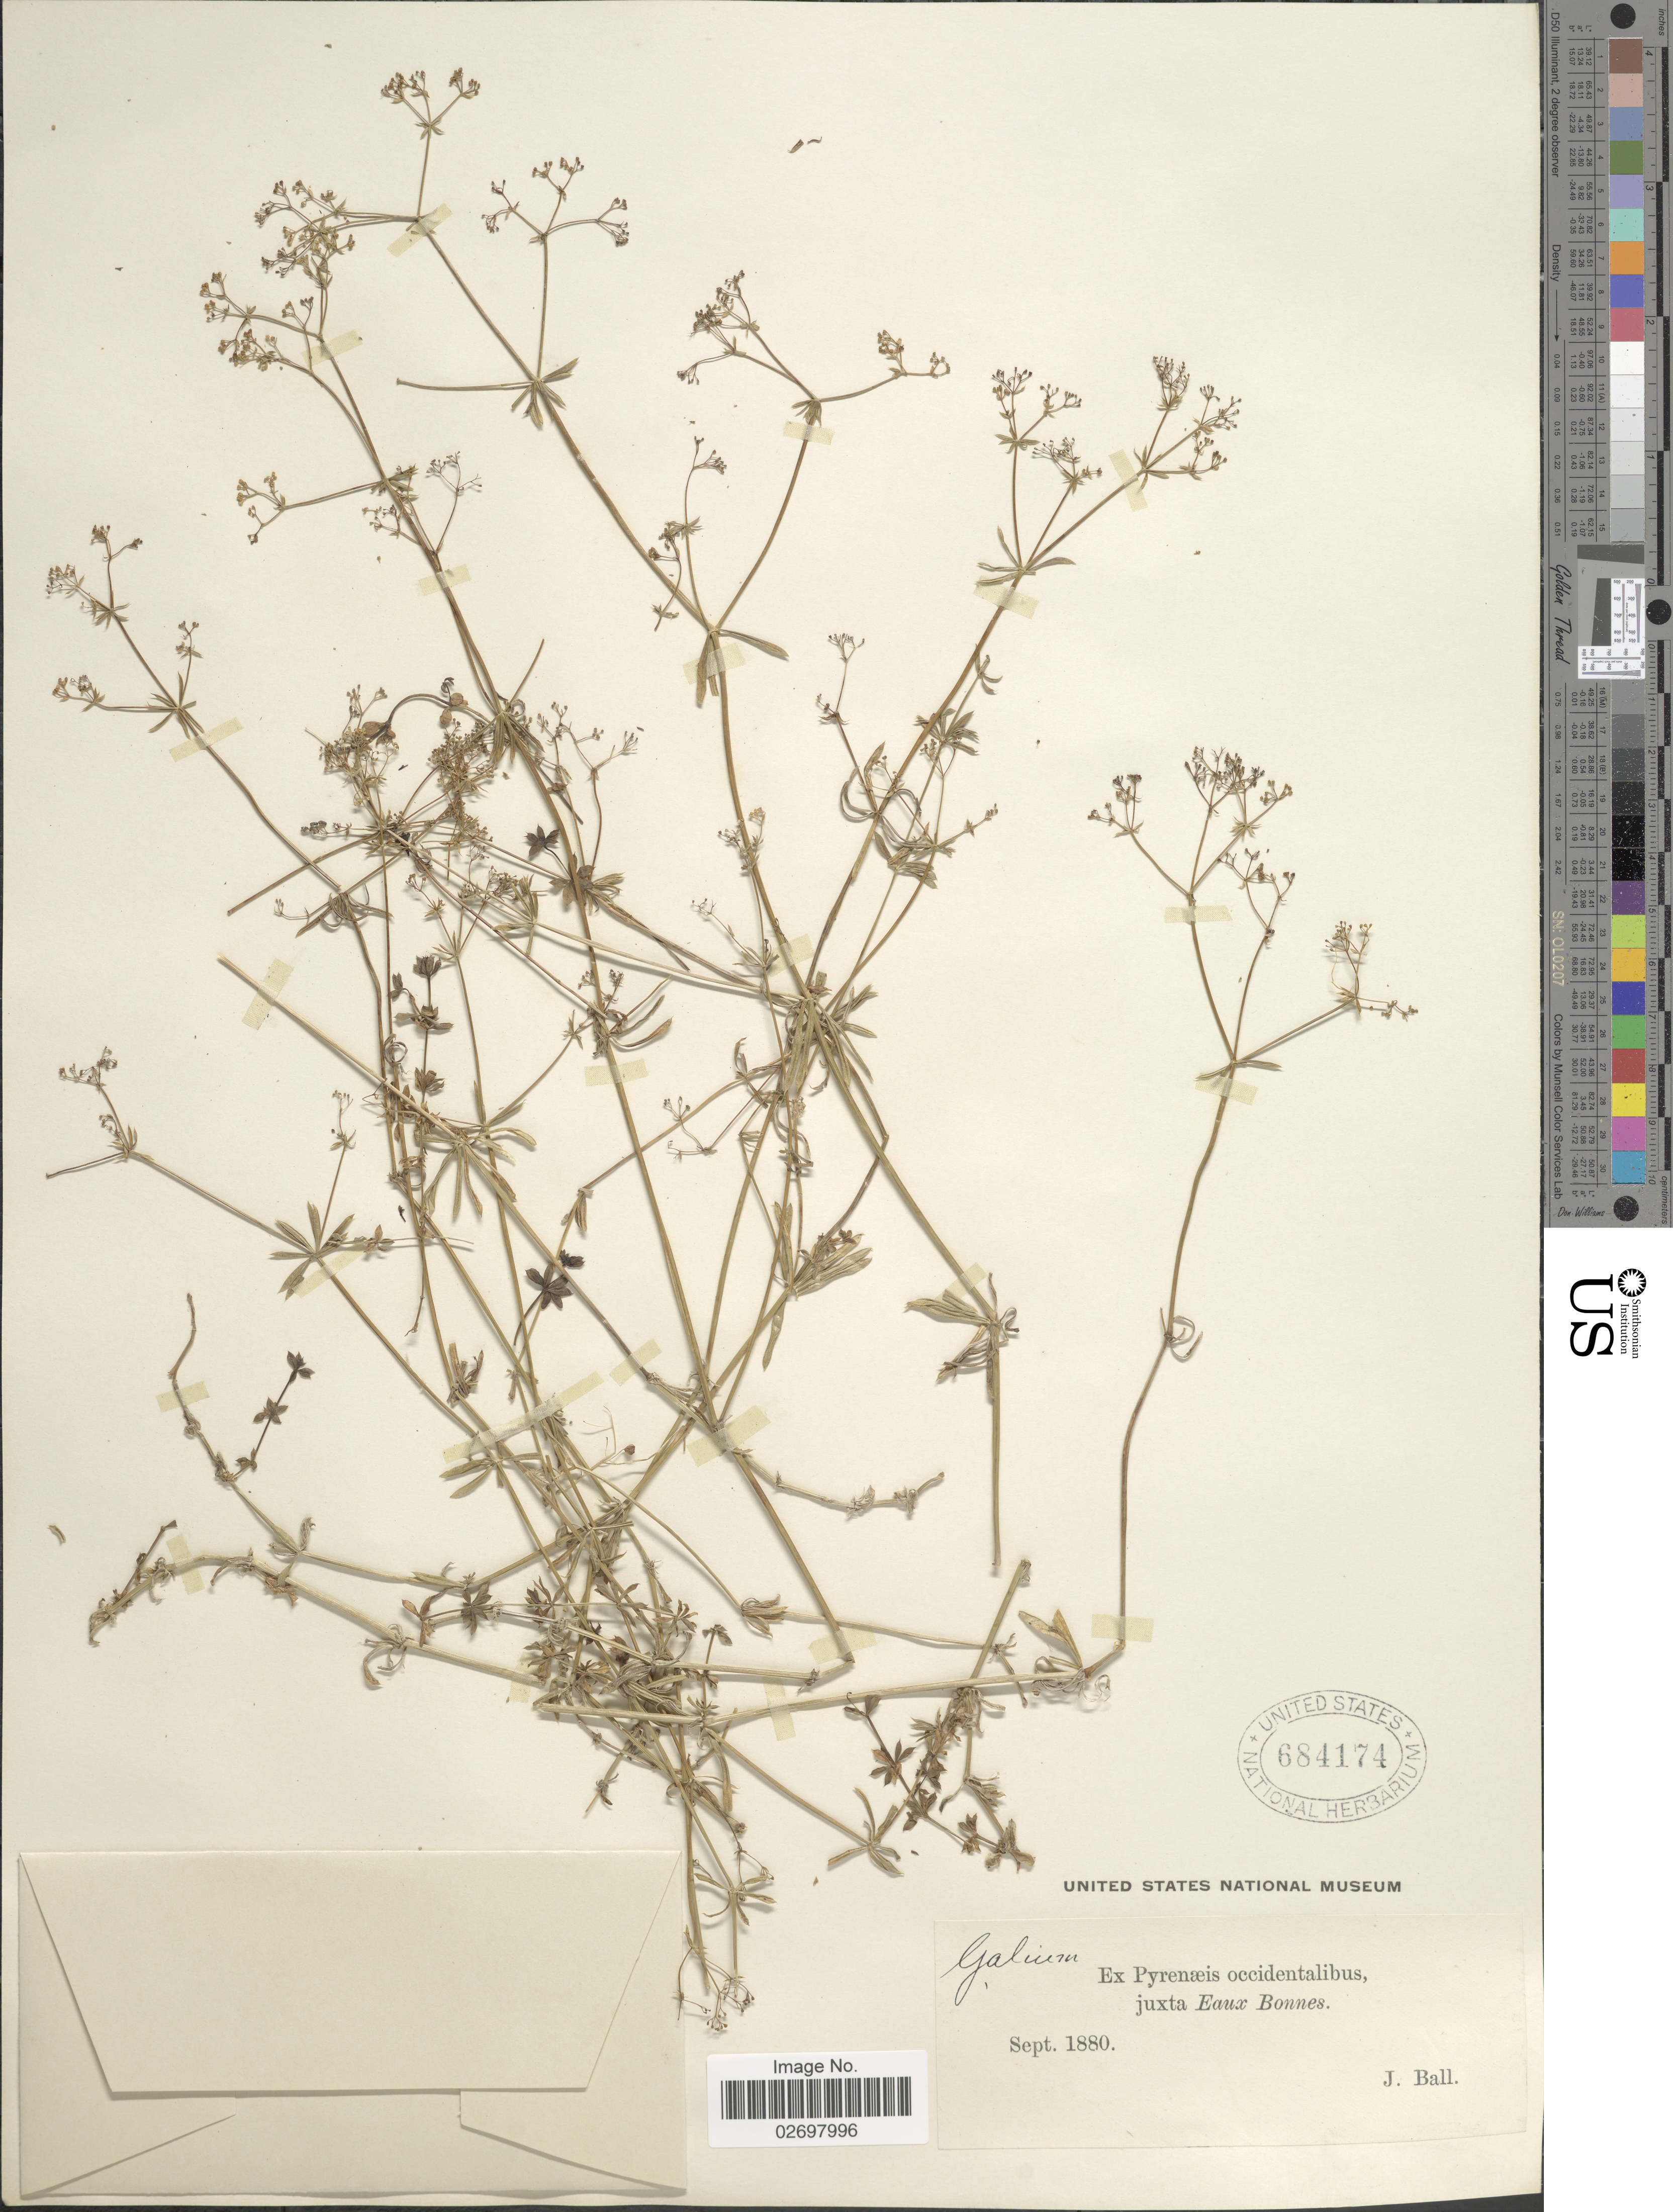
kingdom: Plantae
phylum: Tracheophyta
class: Magnoliopsida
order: Gentianales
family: Rubiaceae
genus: Galium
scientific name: Galium sp.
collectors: J. Ball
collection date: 1880-08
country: France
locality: Ex Pyrenaeis occidentalibus juxta Eaux Bonnes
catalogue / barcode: US 684174